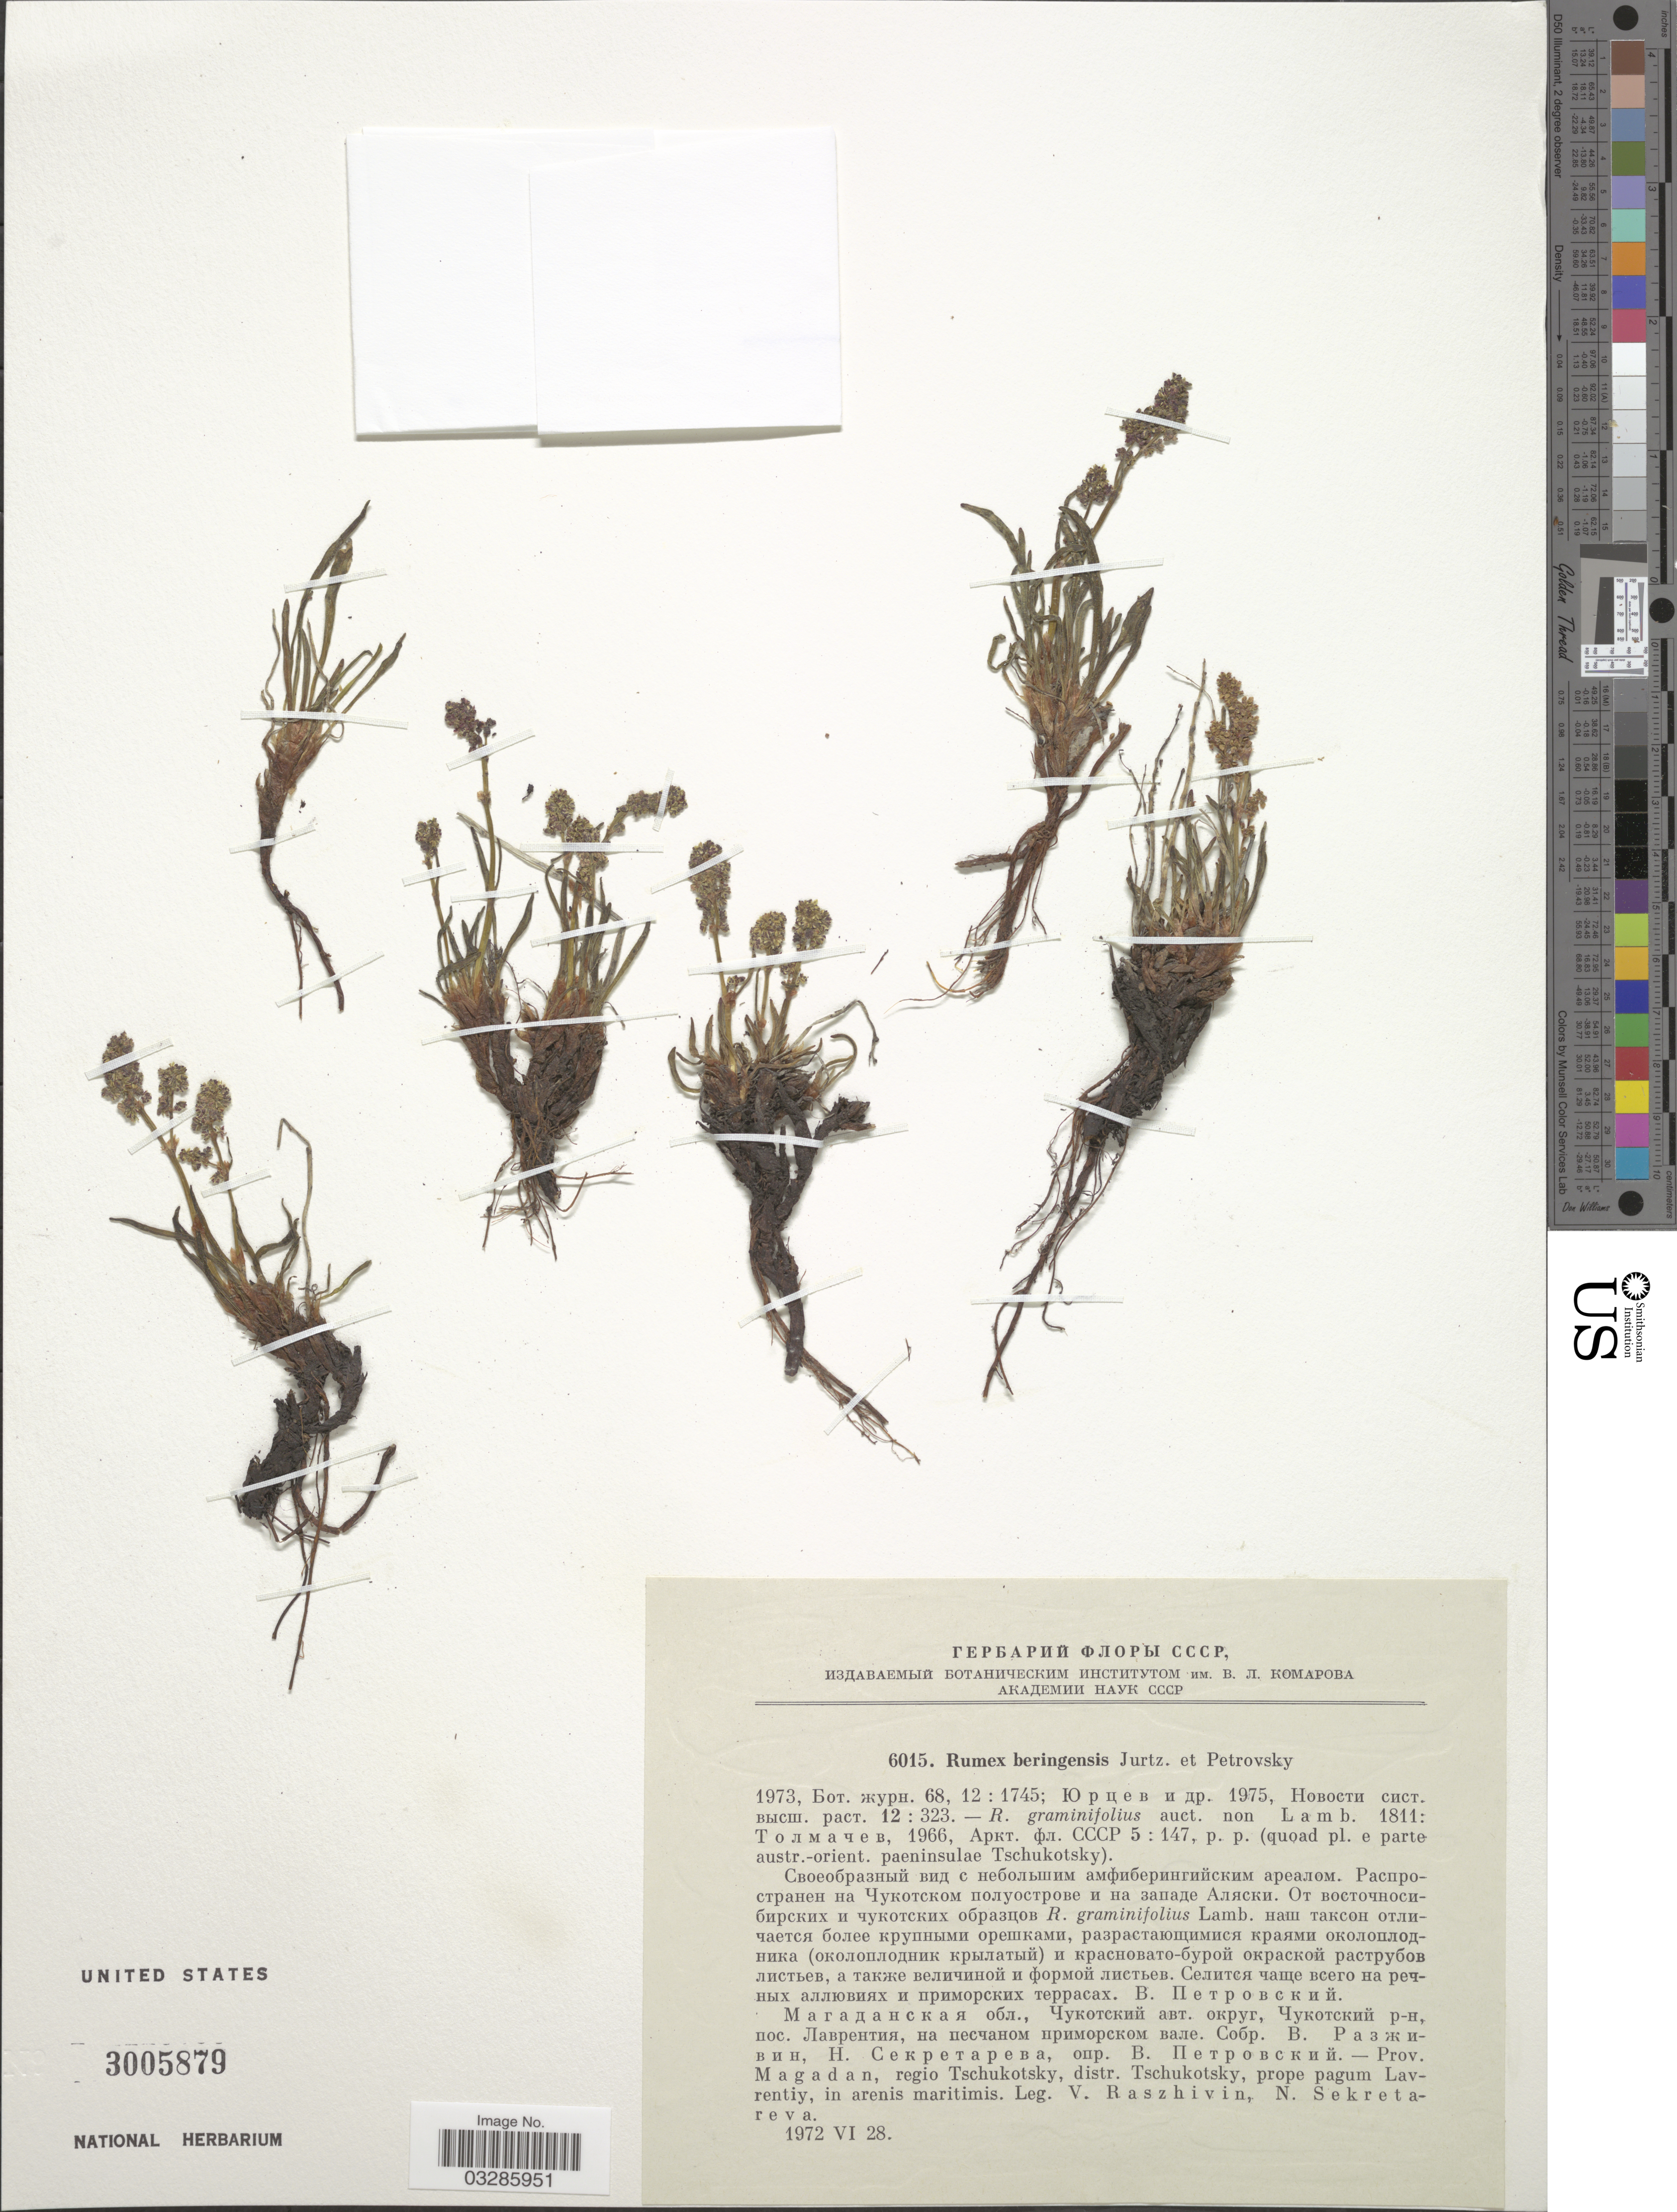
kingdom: Plantae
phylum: Tracheophyta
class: Magnoliopsida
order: Caryophyllales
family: Polygonaceae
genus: Rumex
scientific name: Rumex beringensis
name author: Jurtzev & V.V. Petrovsky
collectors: V. Raszhivin & N. Sekretareva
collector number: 6015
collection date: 1972-06-28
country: Russian Federation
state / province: Magadan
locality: Regio Tschukotsky, distr. Tschukotsky, prope pagum Lavrentiy, in arenis maritimis.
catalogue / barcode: US 3005879